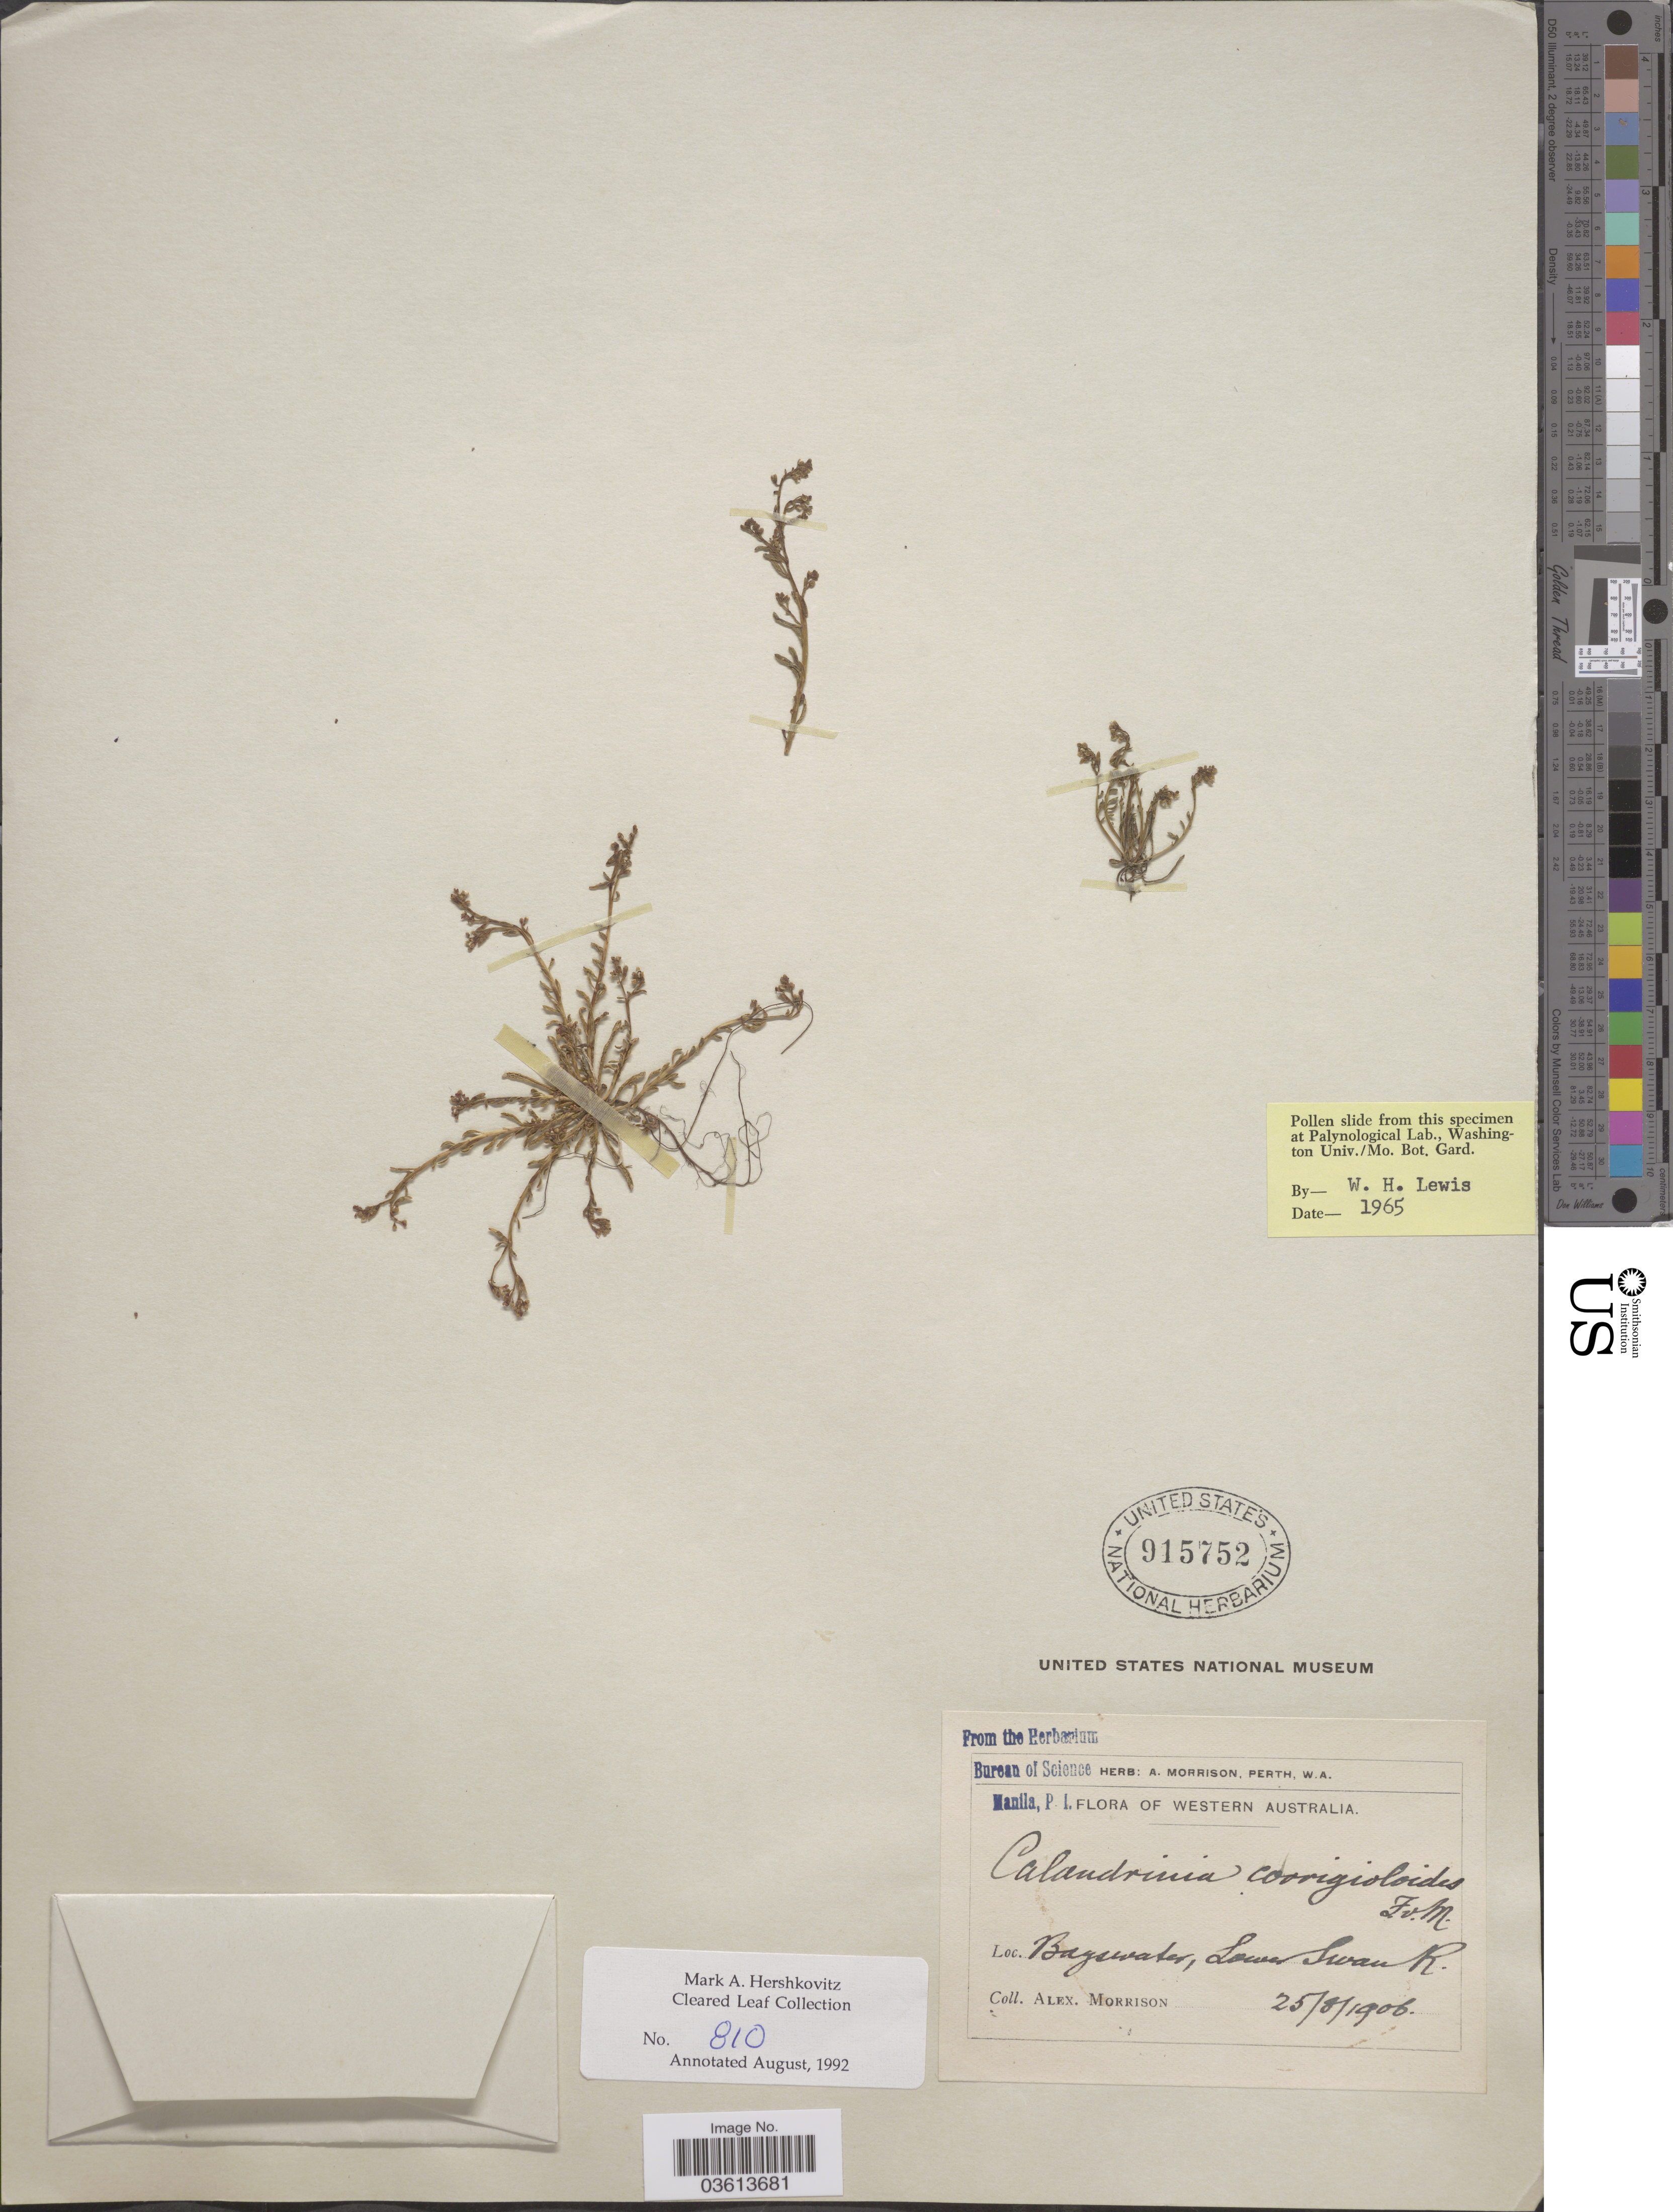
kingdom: Plantae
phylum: Tracheophyta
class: Magnoliopsida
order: Caryophyllales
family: Montiaceae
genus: Parakeelya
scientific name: Parakeelya corrigioloides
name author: (F. Muell. ex Benth.) Hershk.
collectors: A. Morrison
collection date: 1906-08-25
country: Australia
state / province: Western Australia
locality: Bayswater, Lower Swan R.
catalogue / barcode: US 915752